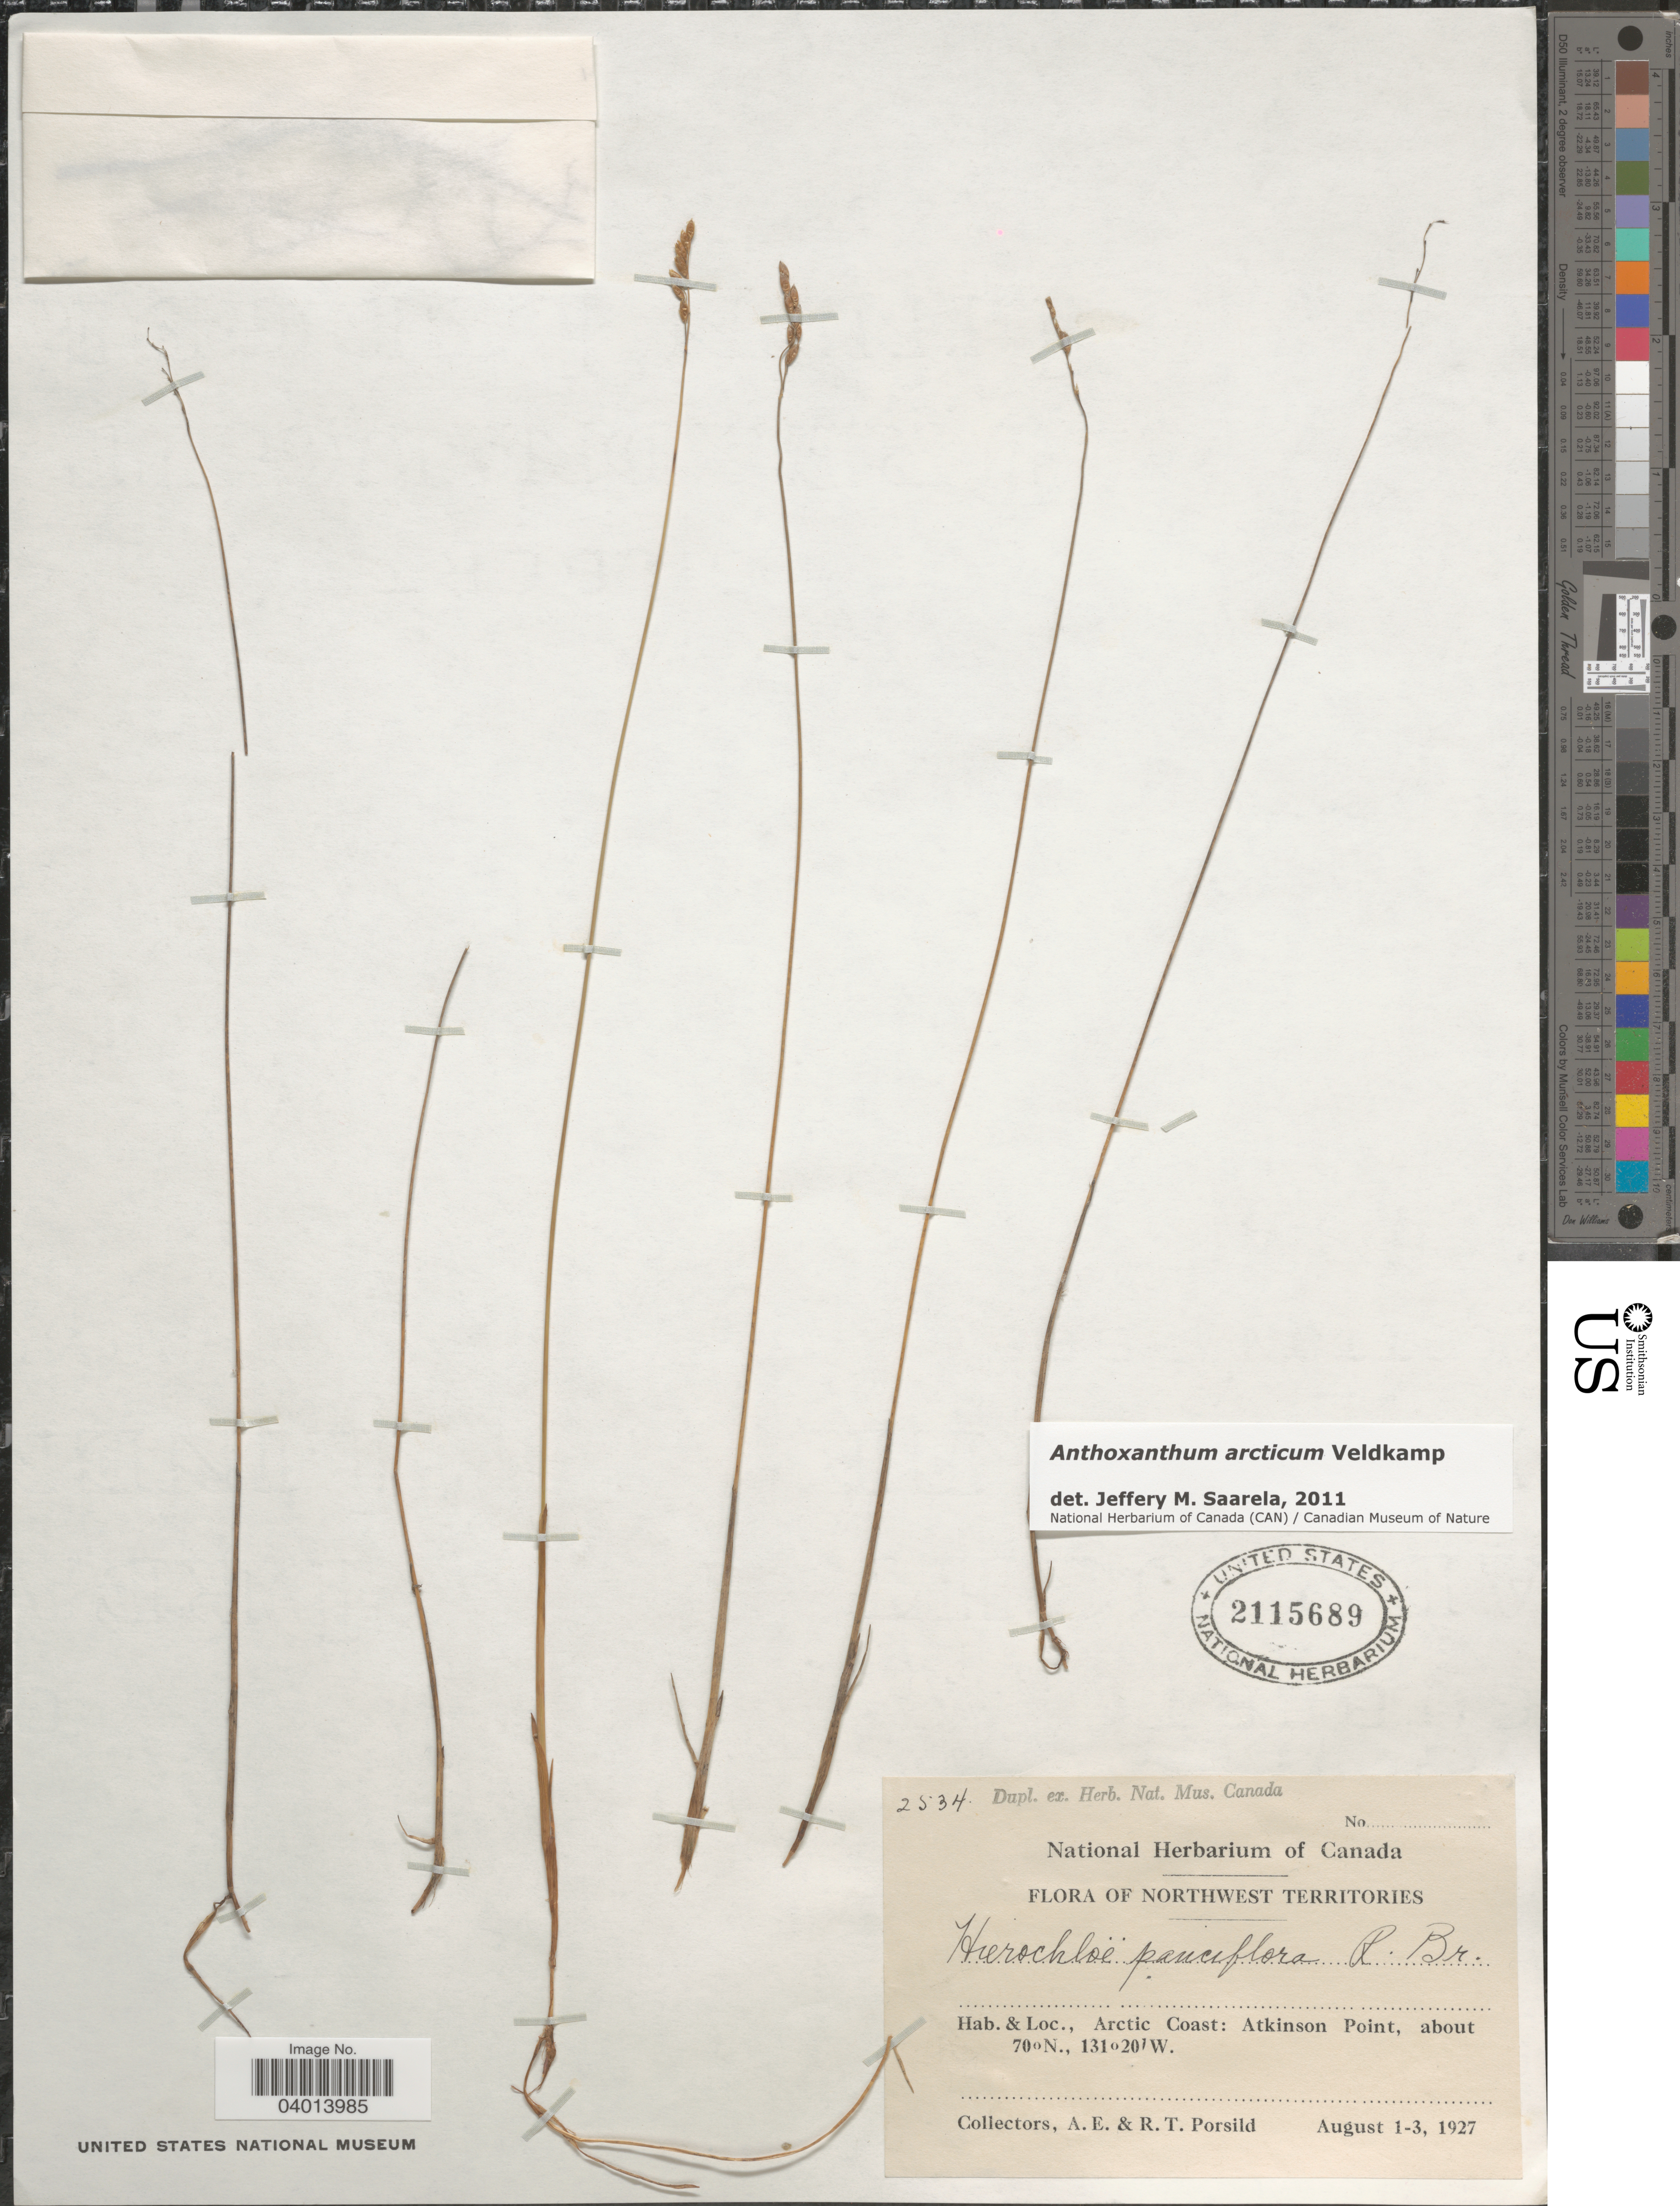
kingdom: Plantae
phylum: Tracheophyta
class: Liliopsida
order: Poales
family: Poaceae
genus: Anthoxanthum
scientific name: Anthoxanthum arcticum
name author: Veldkamp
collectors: A. E. Porsild & R. T. Porsild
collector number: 2534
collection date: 1927-08-01/1927-08-03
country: Canada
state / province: Northwest Territories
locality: Arctic Coast: Atkinson Point.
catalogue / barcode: US 2115689